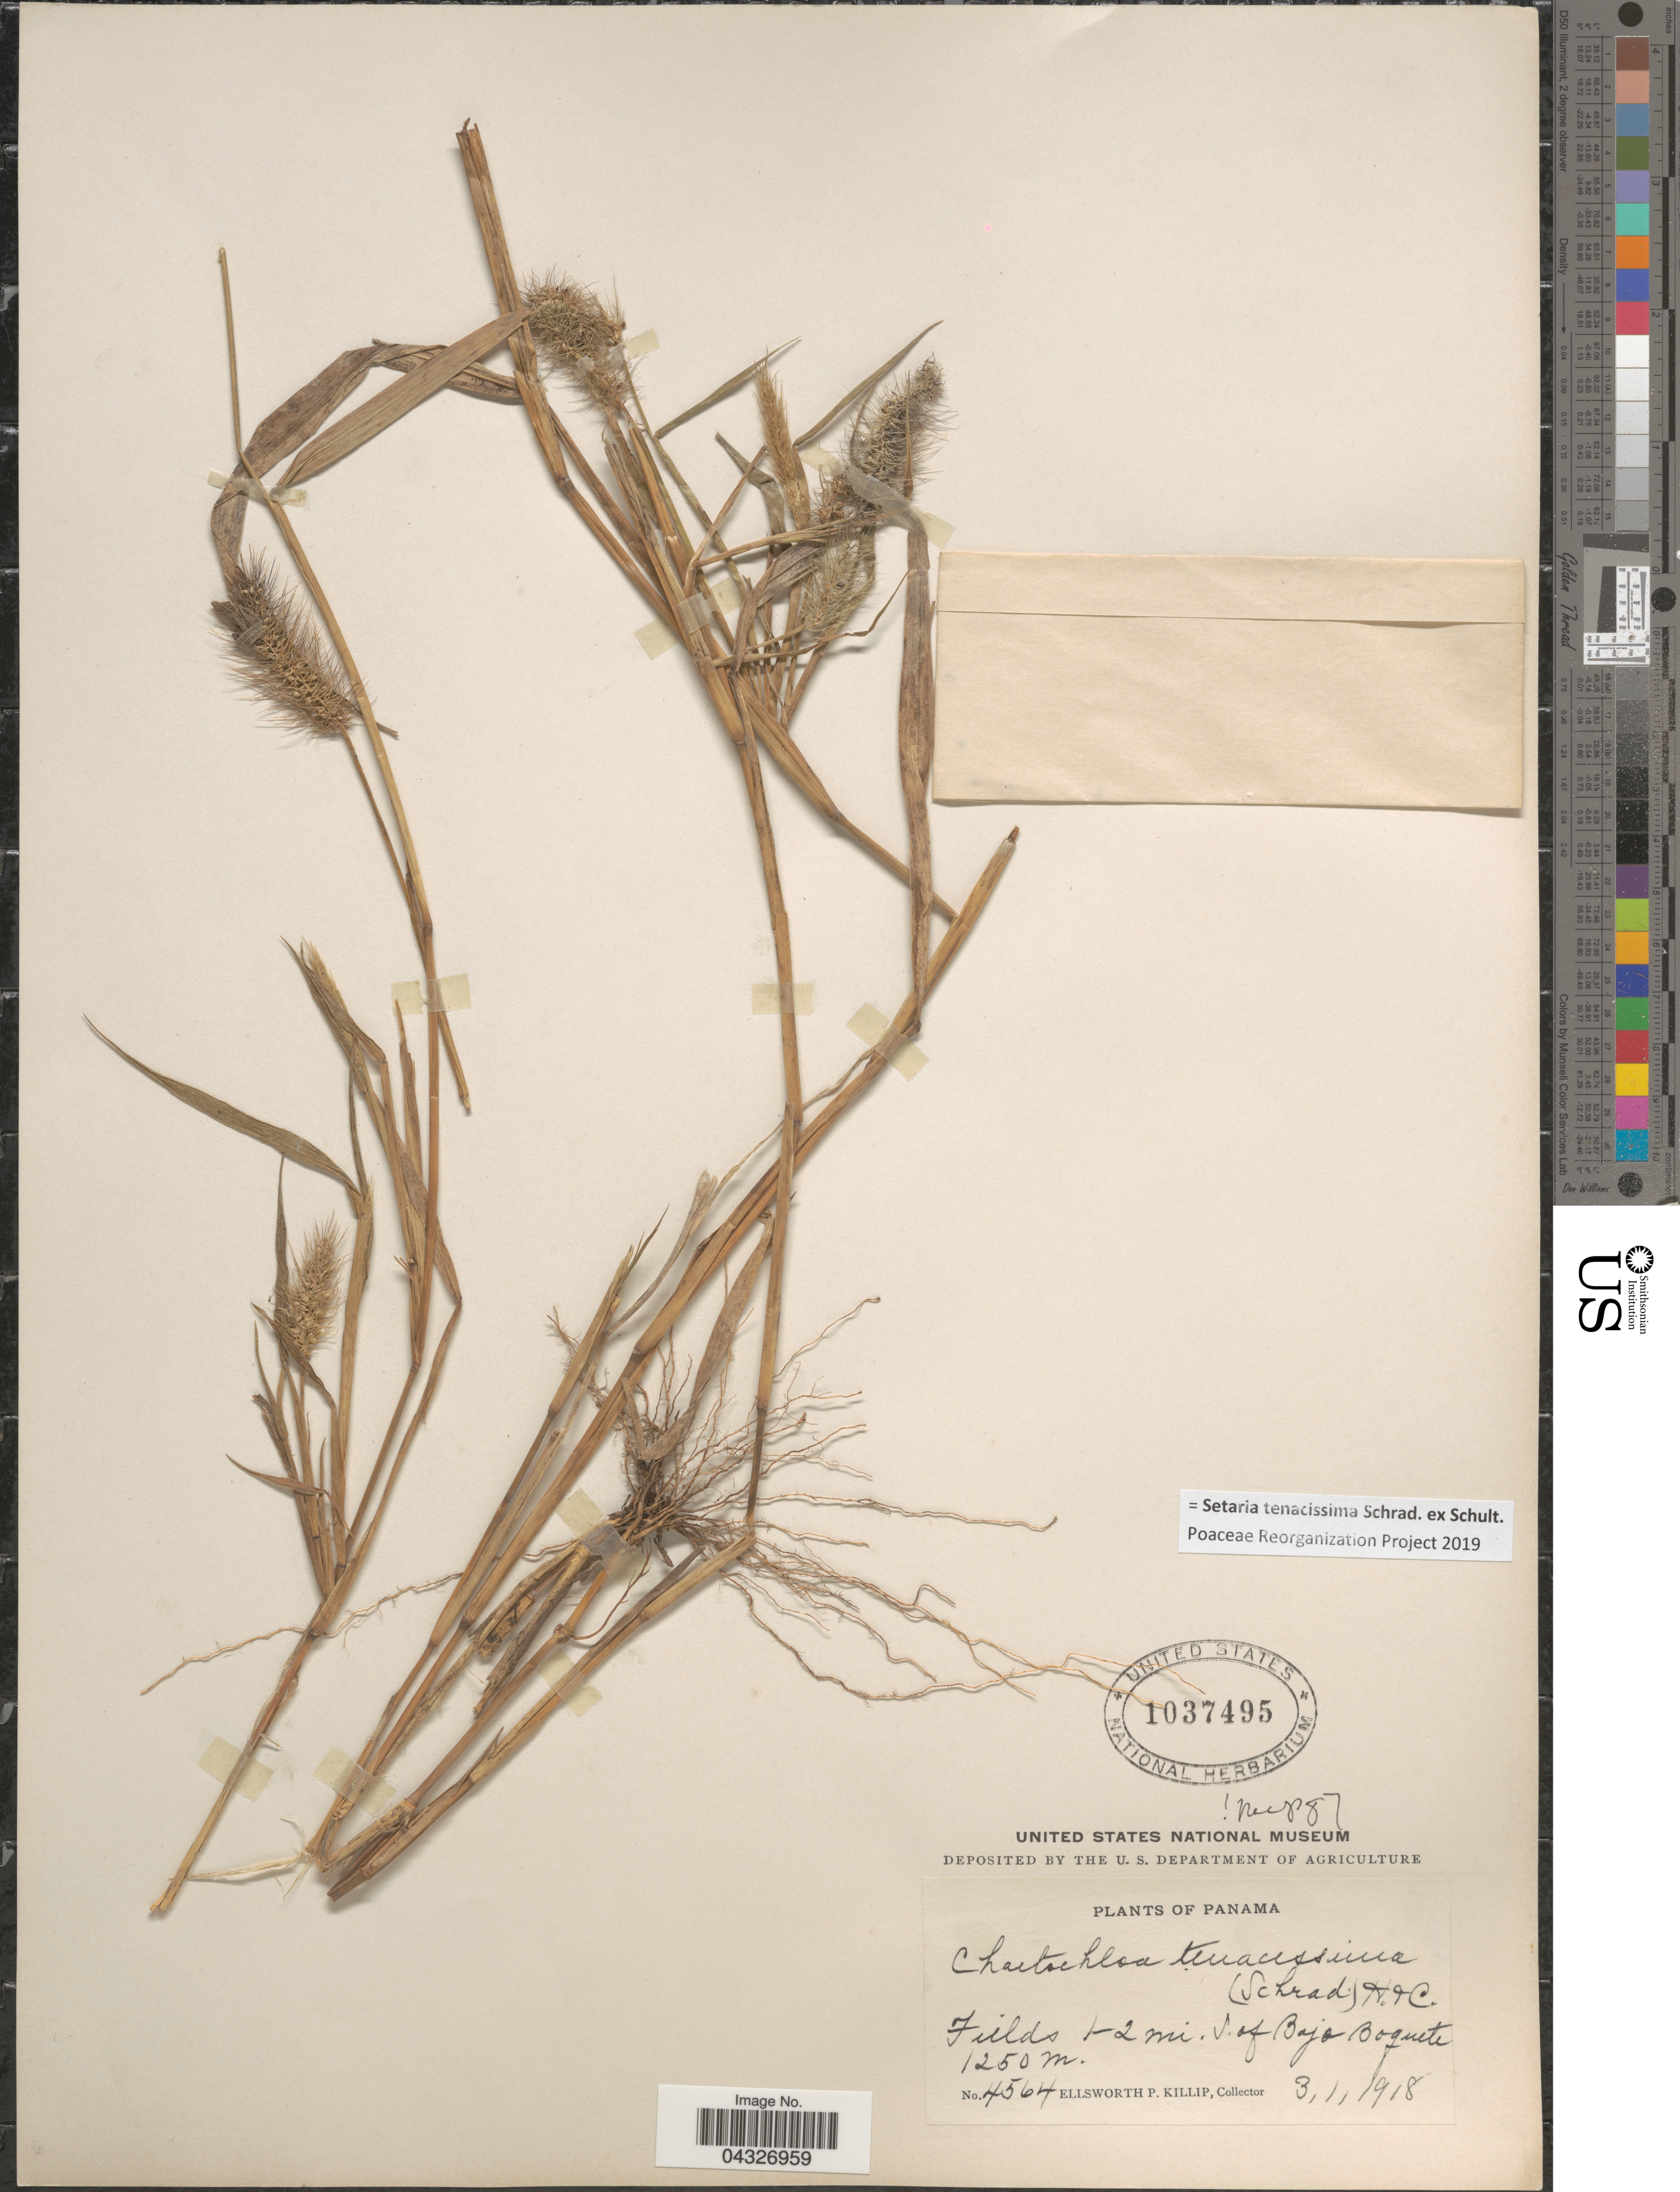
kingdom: Plantae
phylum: Tracheophyta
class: Liliopsida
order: Poales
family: Poaceae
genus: Setaria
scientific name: Setaria tenacissima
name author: Schrad. ex Schult.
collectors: E. P. Killip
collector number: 4564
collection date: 1918-01-03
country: Panama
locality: Fields 1-2 mi. S. of Bajo Boquete.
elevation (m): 1250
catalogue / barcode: US 1037495